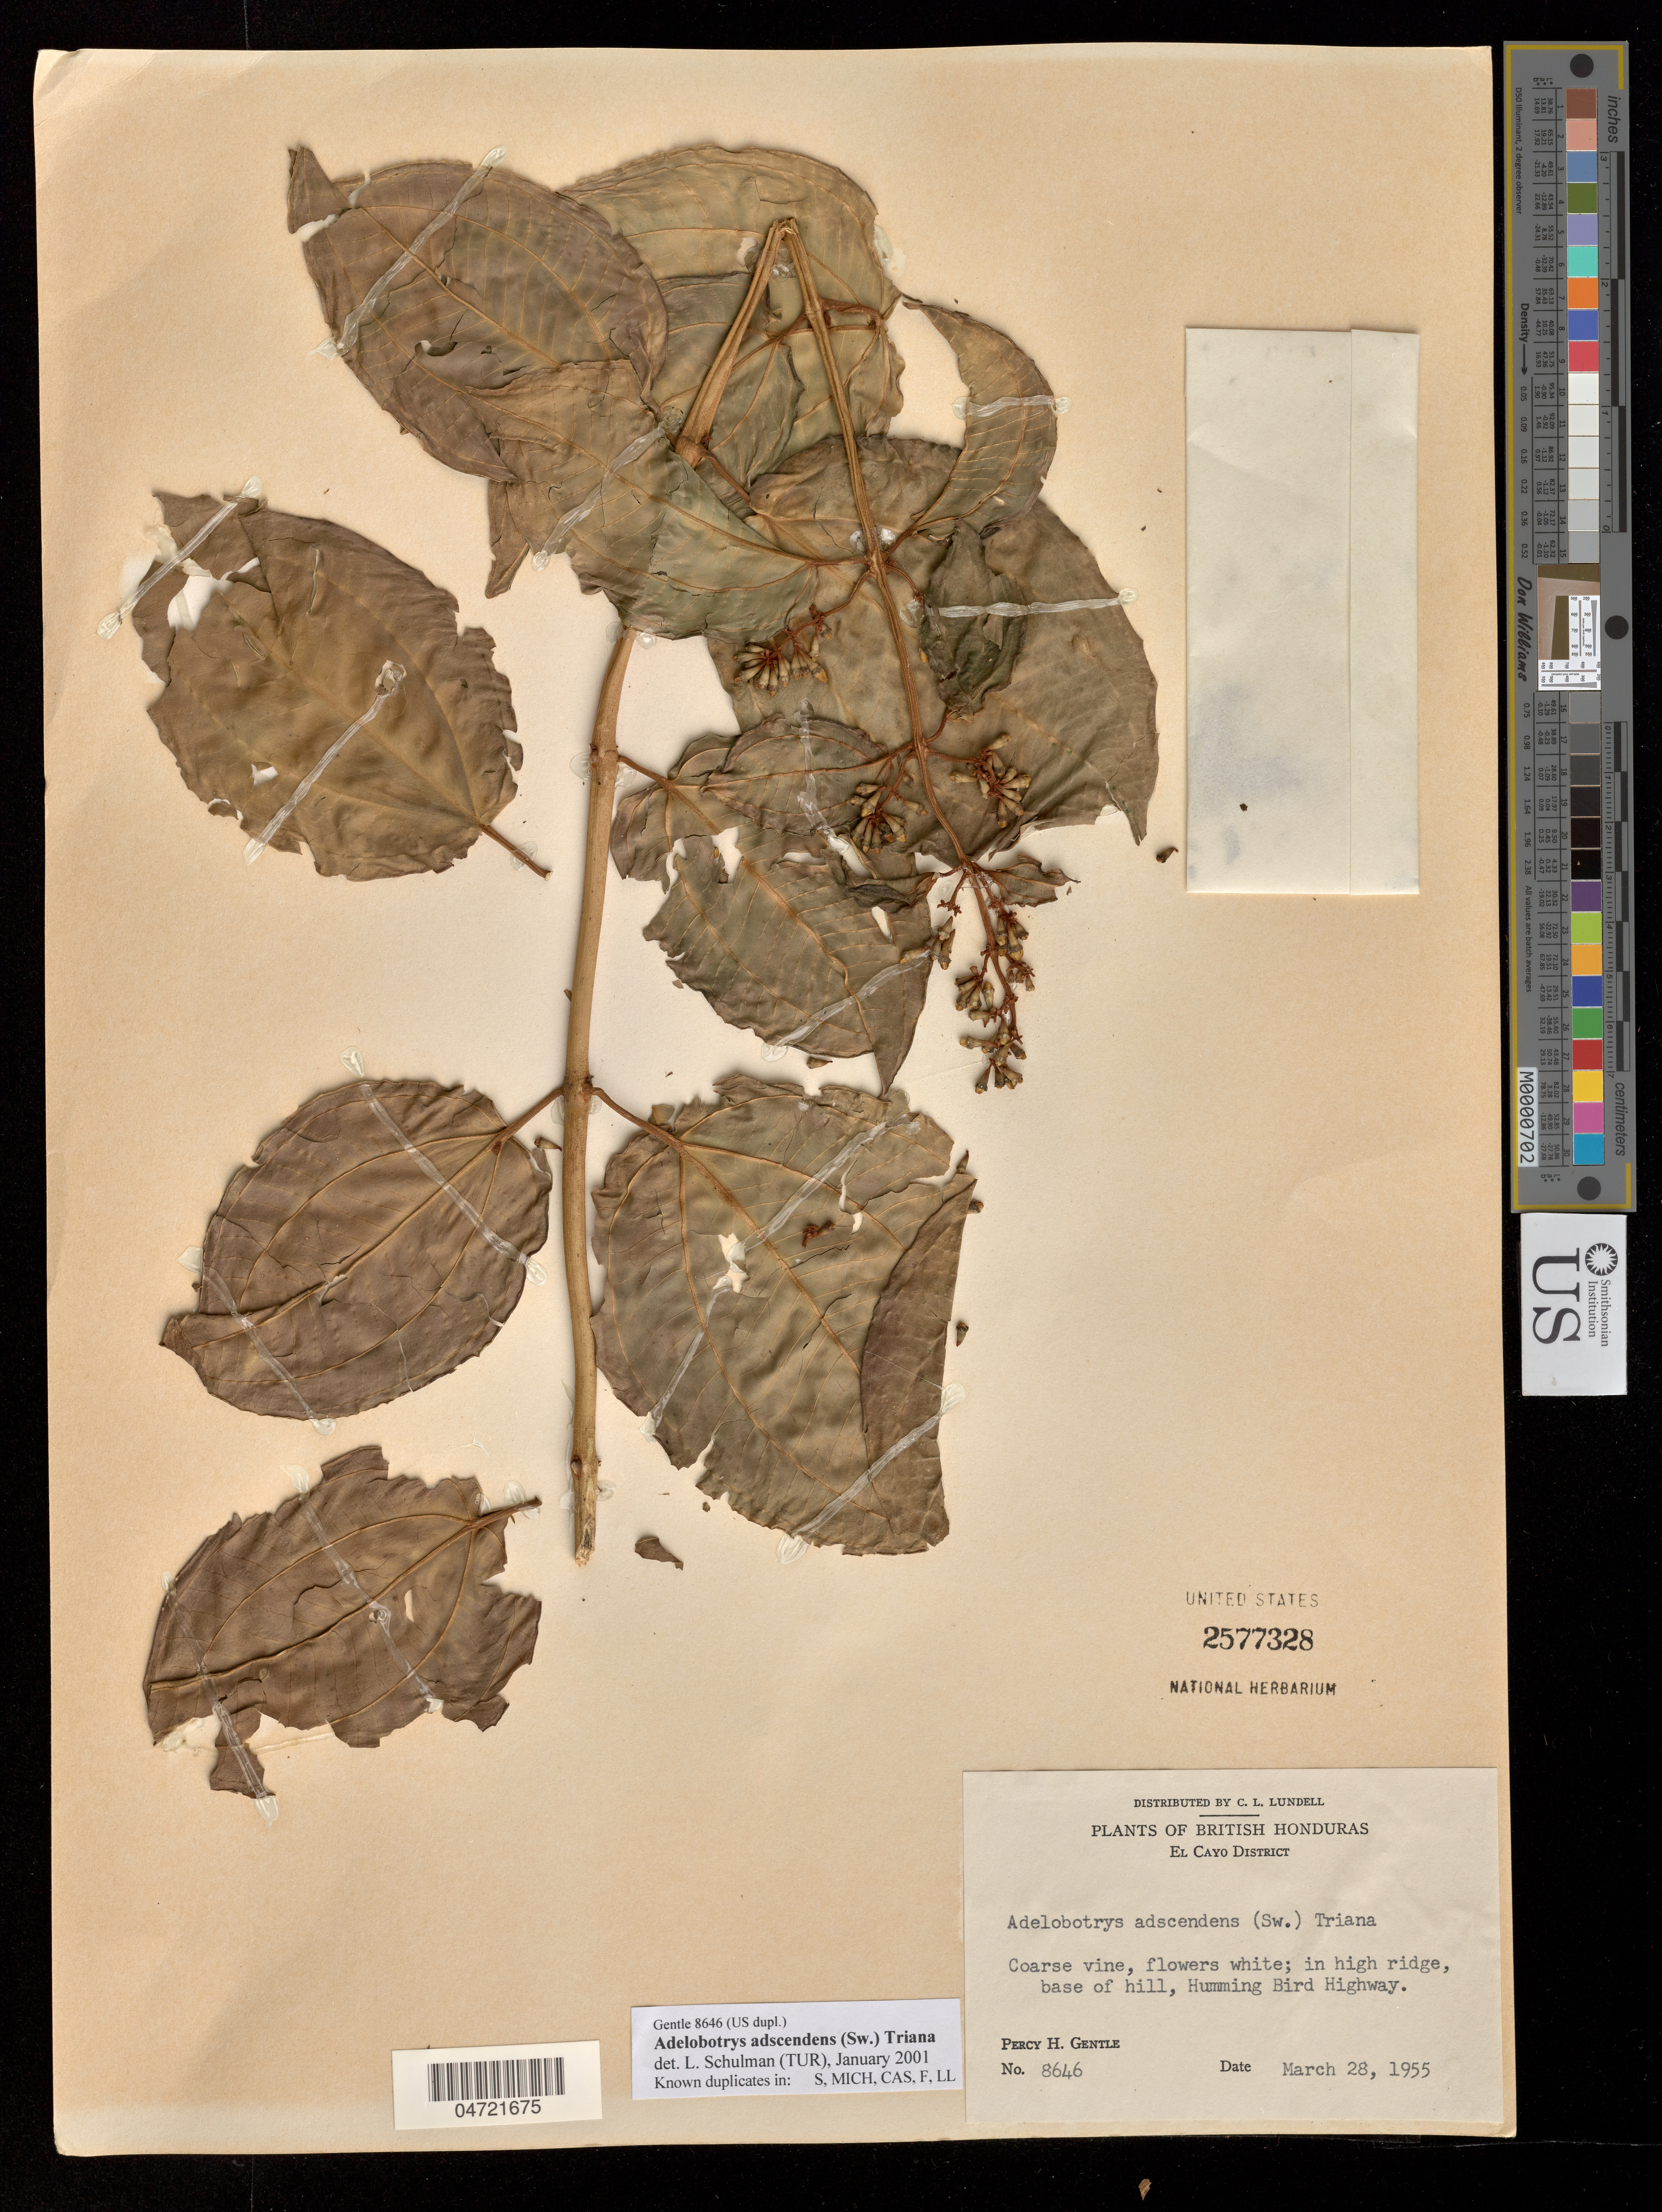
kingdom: Plantae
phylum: Tracheophyta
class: Magnoliopsida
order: Myrtales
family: Melastomataceae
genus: Adelobotrys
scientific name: Adelobotrys adscendens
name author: (Sw.) Triana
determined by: Schulman, Leif, (TUR), University of Turku (FINLAND)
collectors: P. H. Gentle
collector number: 8646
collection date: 1955-03-28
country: Belize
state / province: Cayo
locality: British Honduras. El Cayo District. In high ridge, on hillside, Humming Bird Highway.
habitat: In High ridge, base of hill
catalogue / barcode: US 2577328